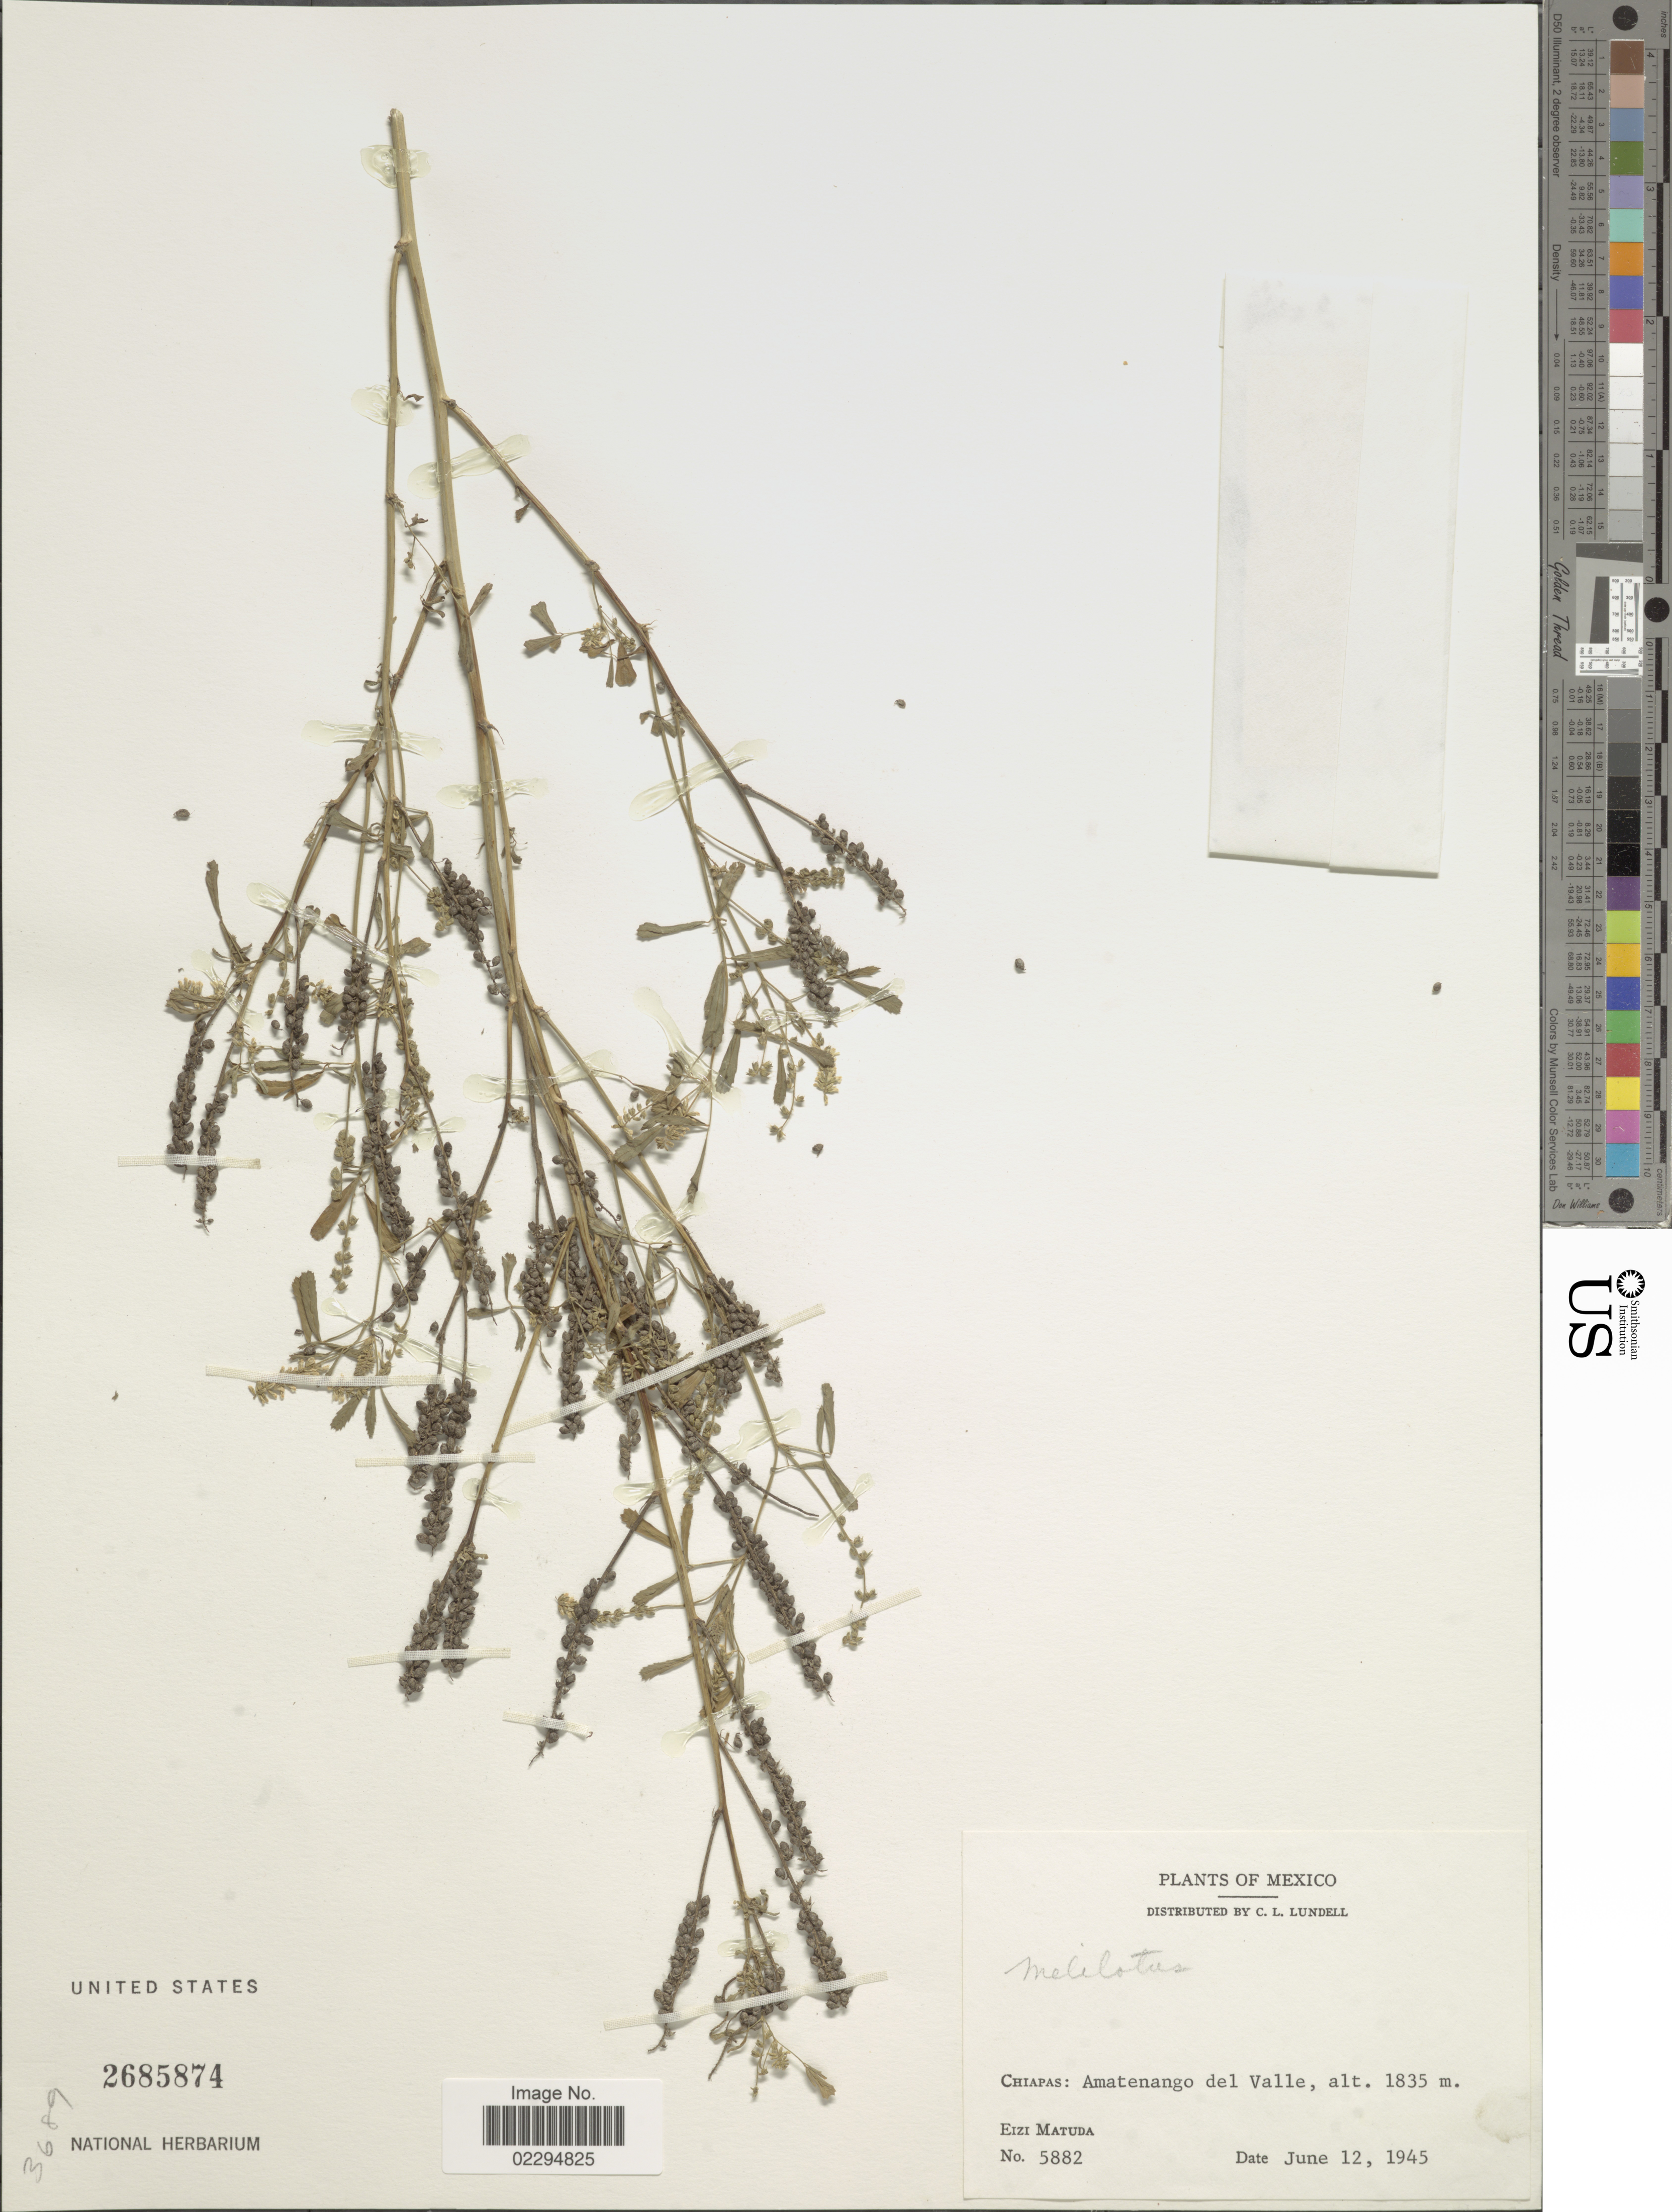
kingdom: Plantae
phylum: Tracheophyta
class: Magnoliopsida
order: Fabales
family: Fabaceae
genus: Melilotus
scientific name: Melilotus sp.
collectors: E. Matuda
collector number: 5882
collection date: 1945-06-12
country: Mexico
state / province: Chiapas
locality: Amatenango del Valle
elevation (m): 1835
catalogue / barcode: US 2685874